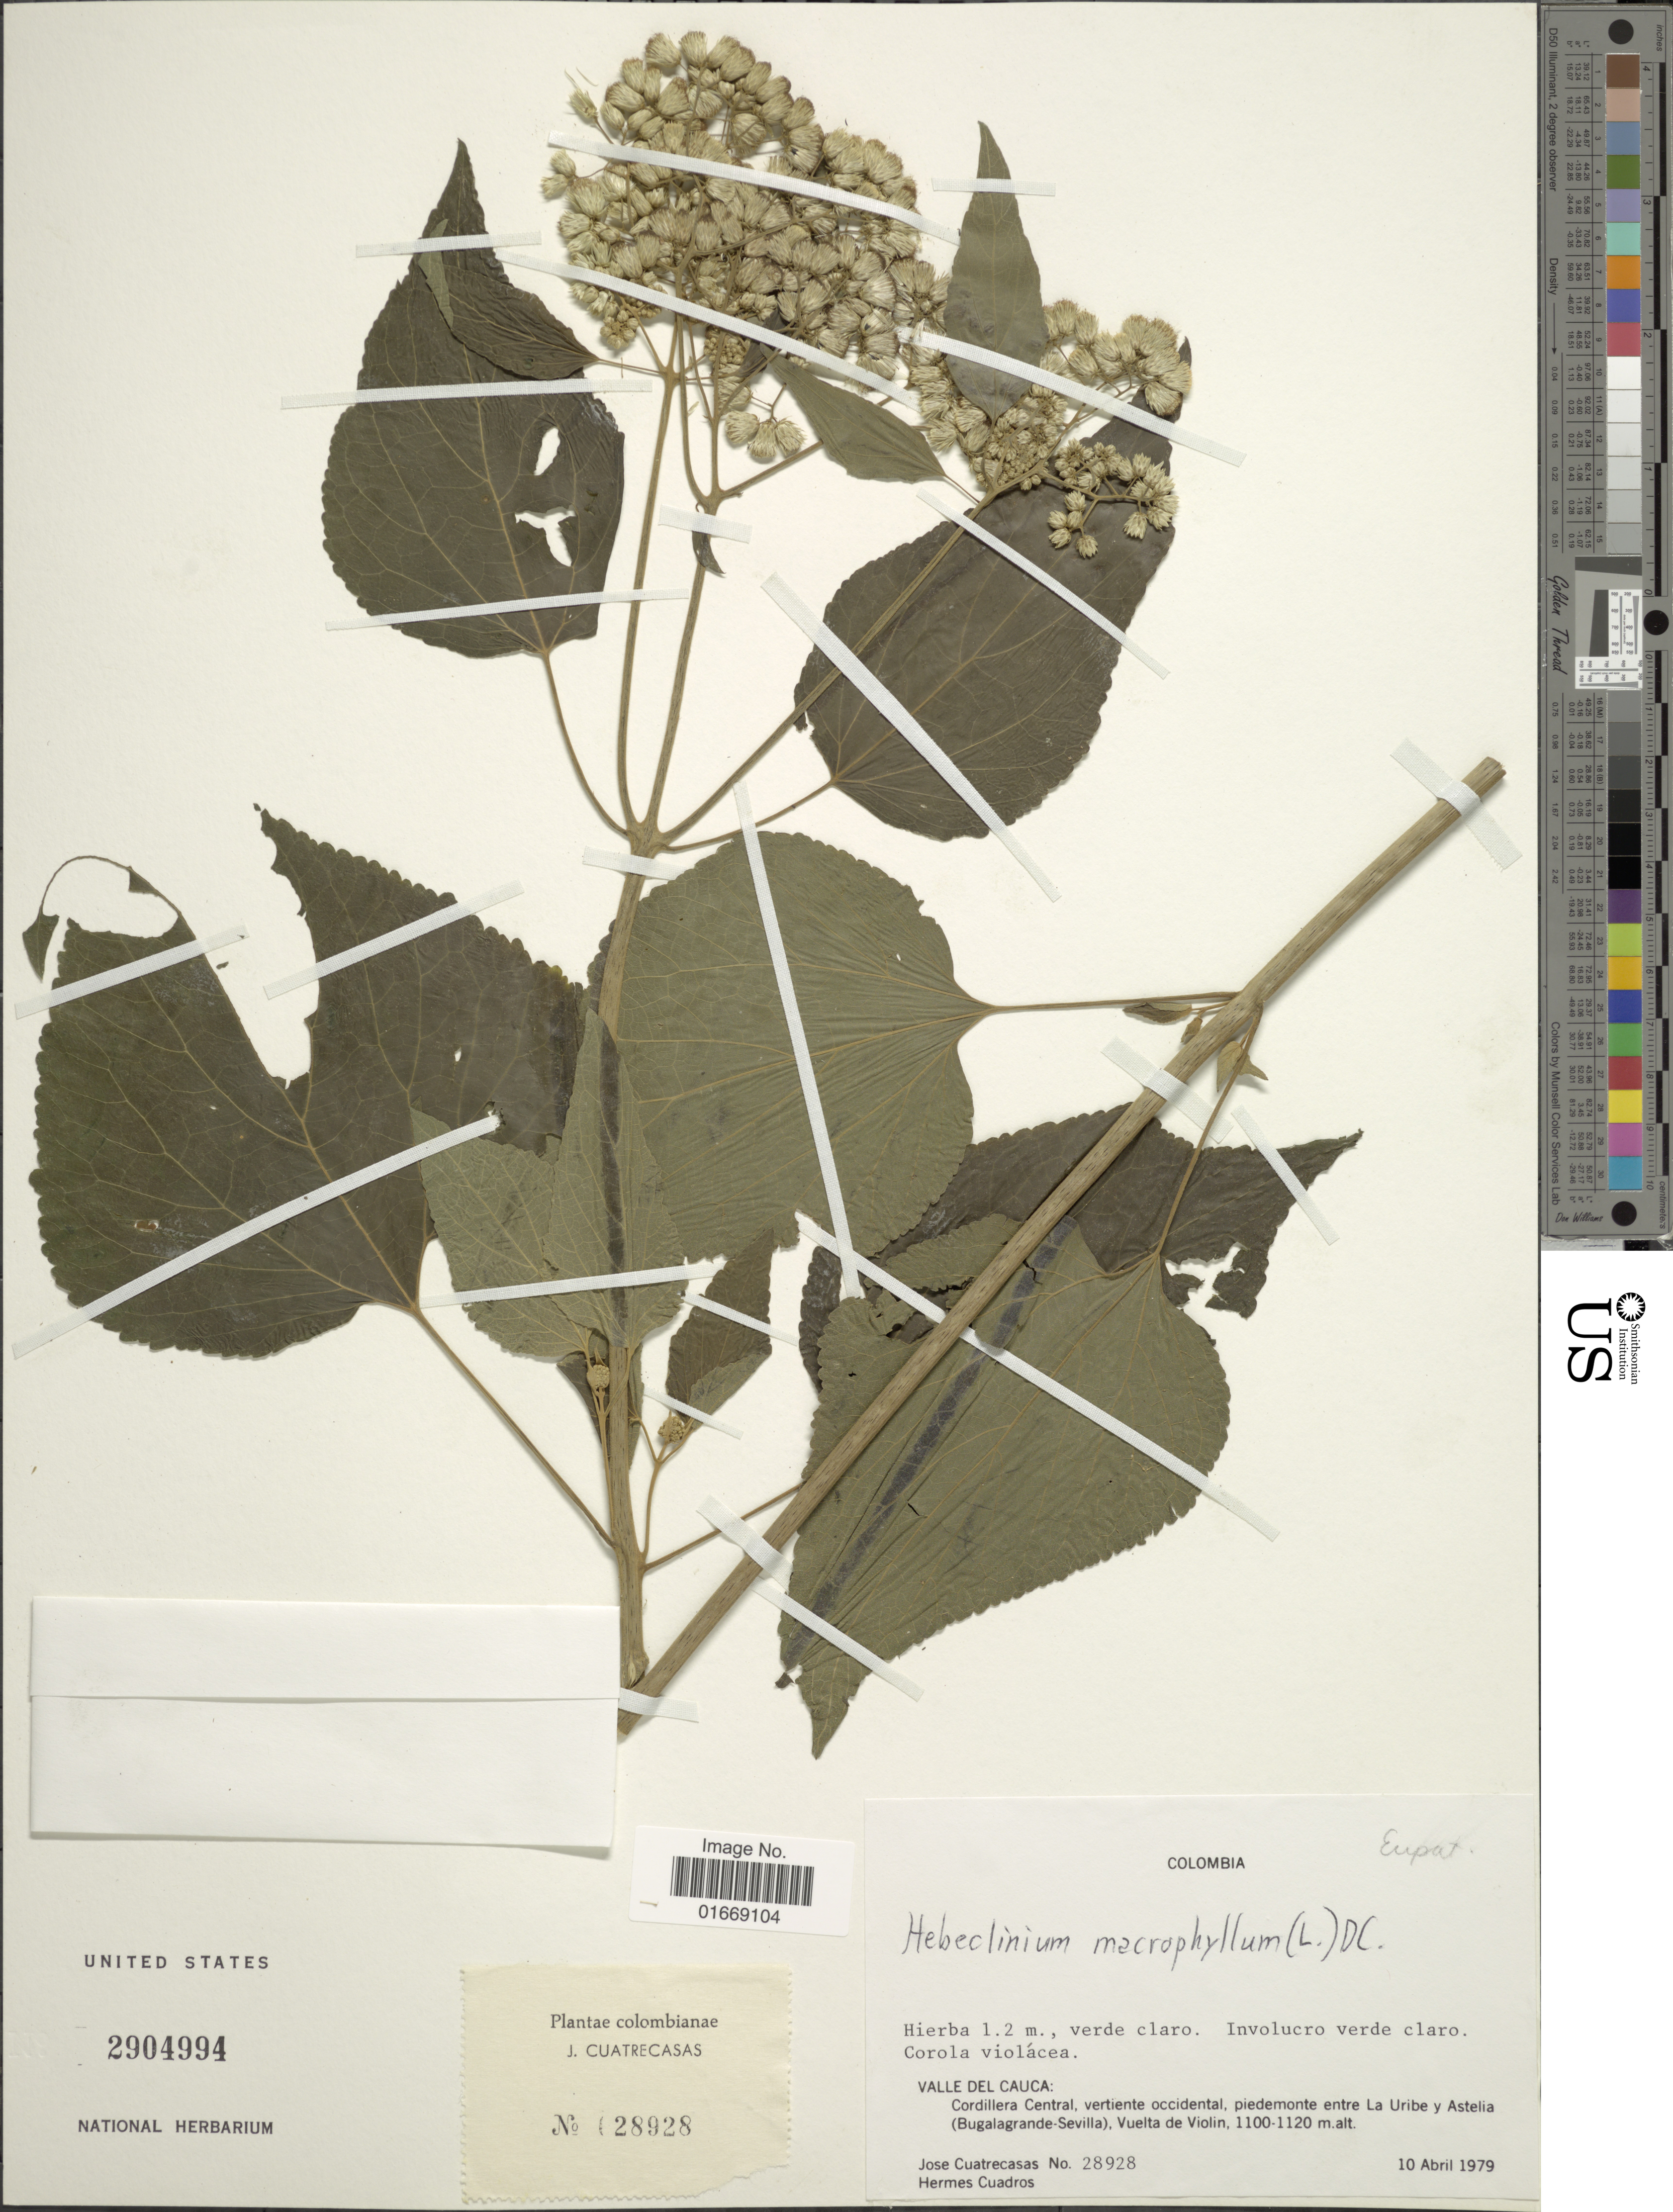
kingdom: Plantae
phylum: Tracheophyta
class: Magnoliopsida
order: Asterales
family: Asteraceae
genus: Hebeclinium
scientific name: Hebeclinium macrophyllum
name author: (L.) DC.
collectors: J. Cuatrecasas & H. Cuadros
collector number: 28928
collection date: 1979-04-10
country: Colombia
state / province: Valle del Cauca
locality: Cordillera Central, vertiente occidental, piedemonte entre La Uribe y Astelia (Bugalagrande-Sevilla), Vuelta de Violin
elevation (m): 1100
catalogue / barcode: US 2904994